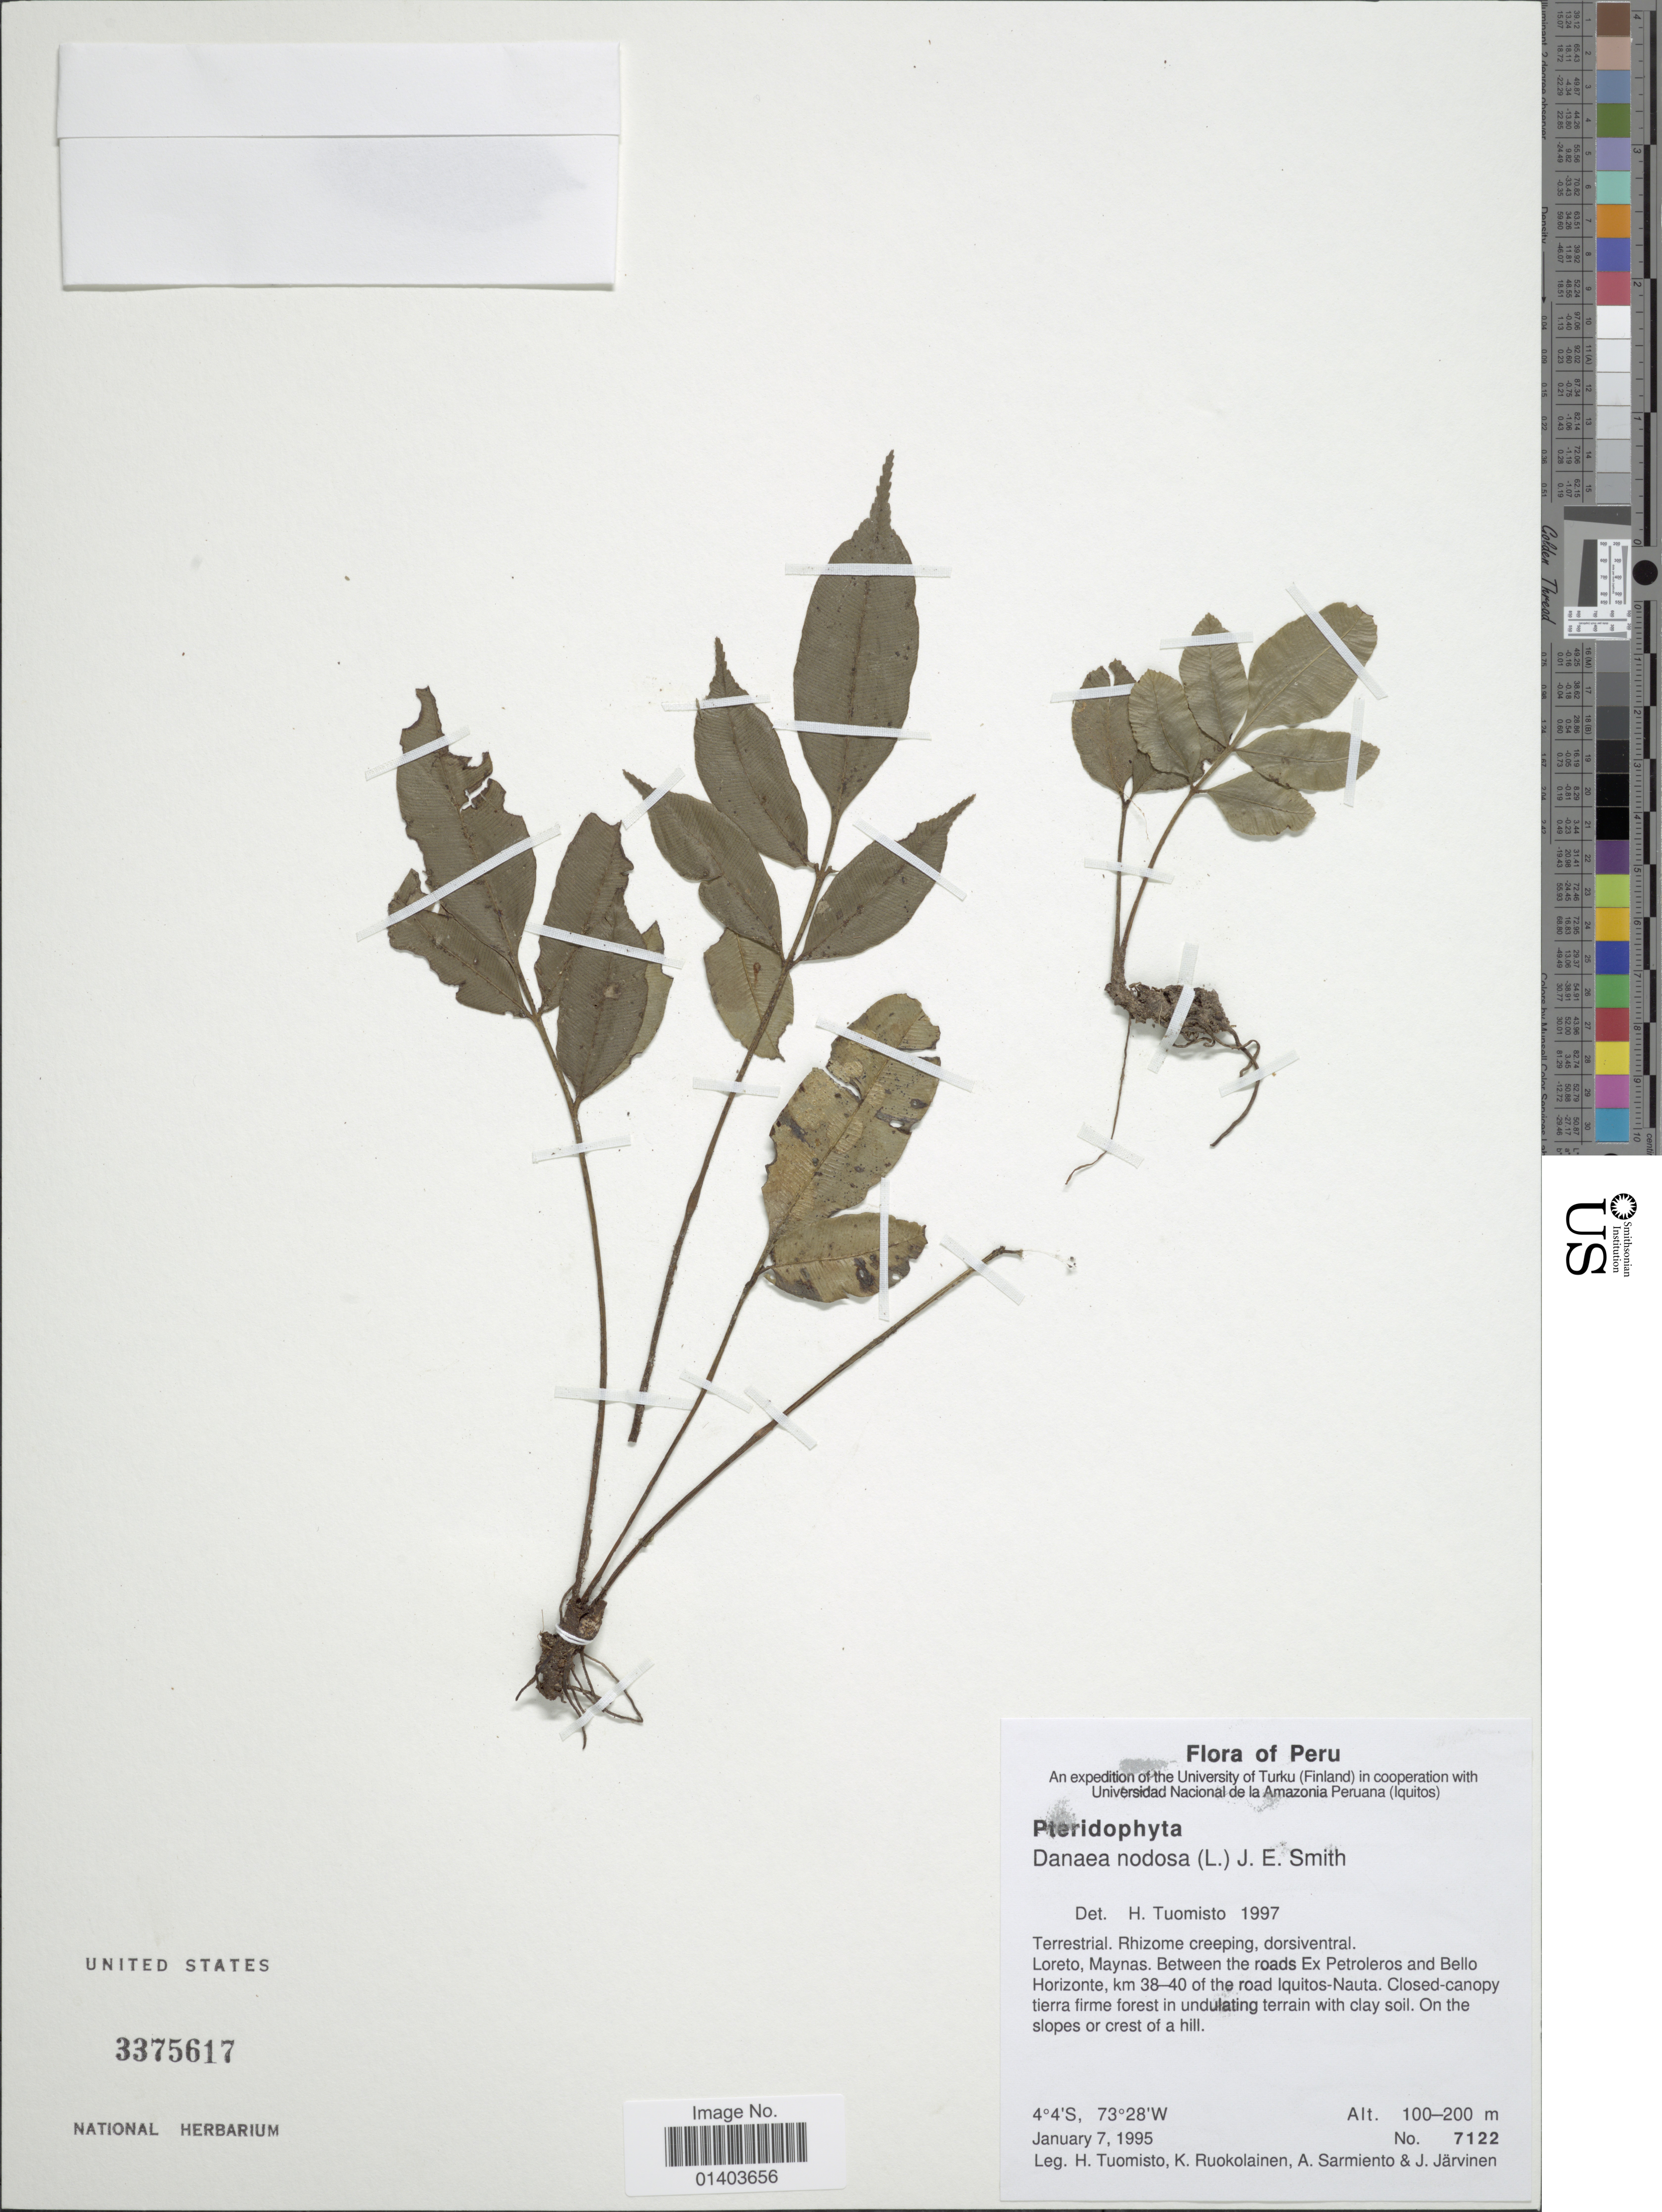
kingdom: Plantae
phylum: Tracheophyta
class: Polypodiopsida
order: Marattiales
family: Marattiaceae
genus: Danaea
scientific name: Danaea nodosa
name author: (L.) Sm.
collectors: H. Tuomisto, K. Ruokolainen, A. Sarmiento & J. Järvinen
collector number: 7122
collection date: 1995-01-07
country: Peru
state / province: Loreto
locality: Maynas. Between the roads Ex Petrolores and Bello Horizonte, km 38-40 of the road Iquitos-Nauta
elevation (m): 100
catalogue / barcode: US 3375617